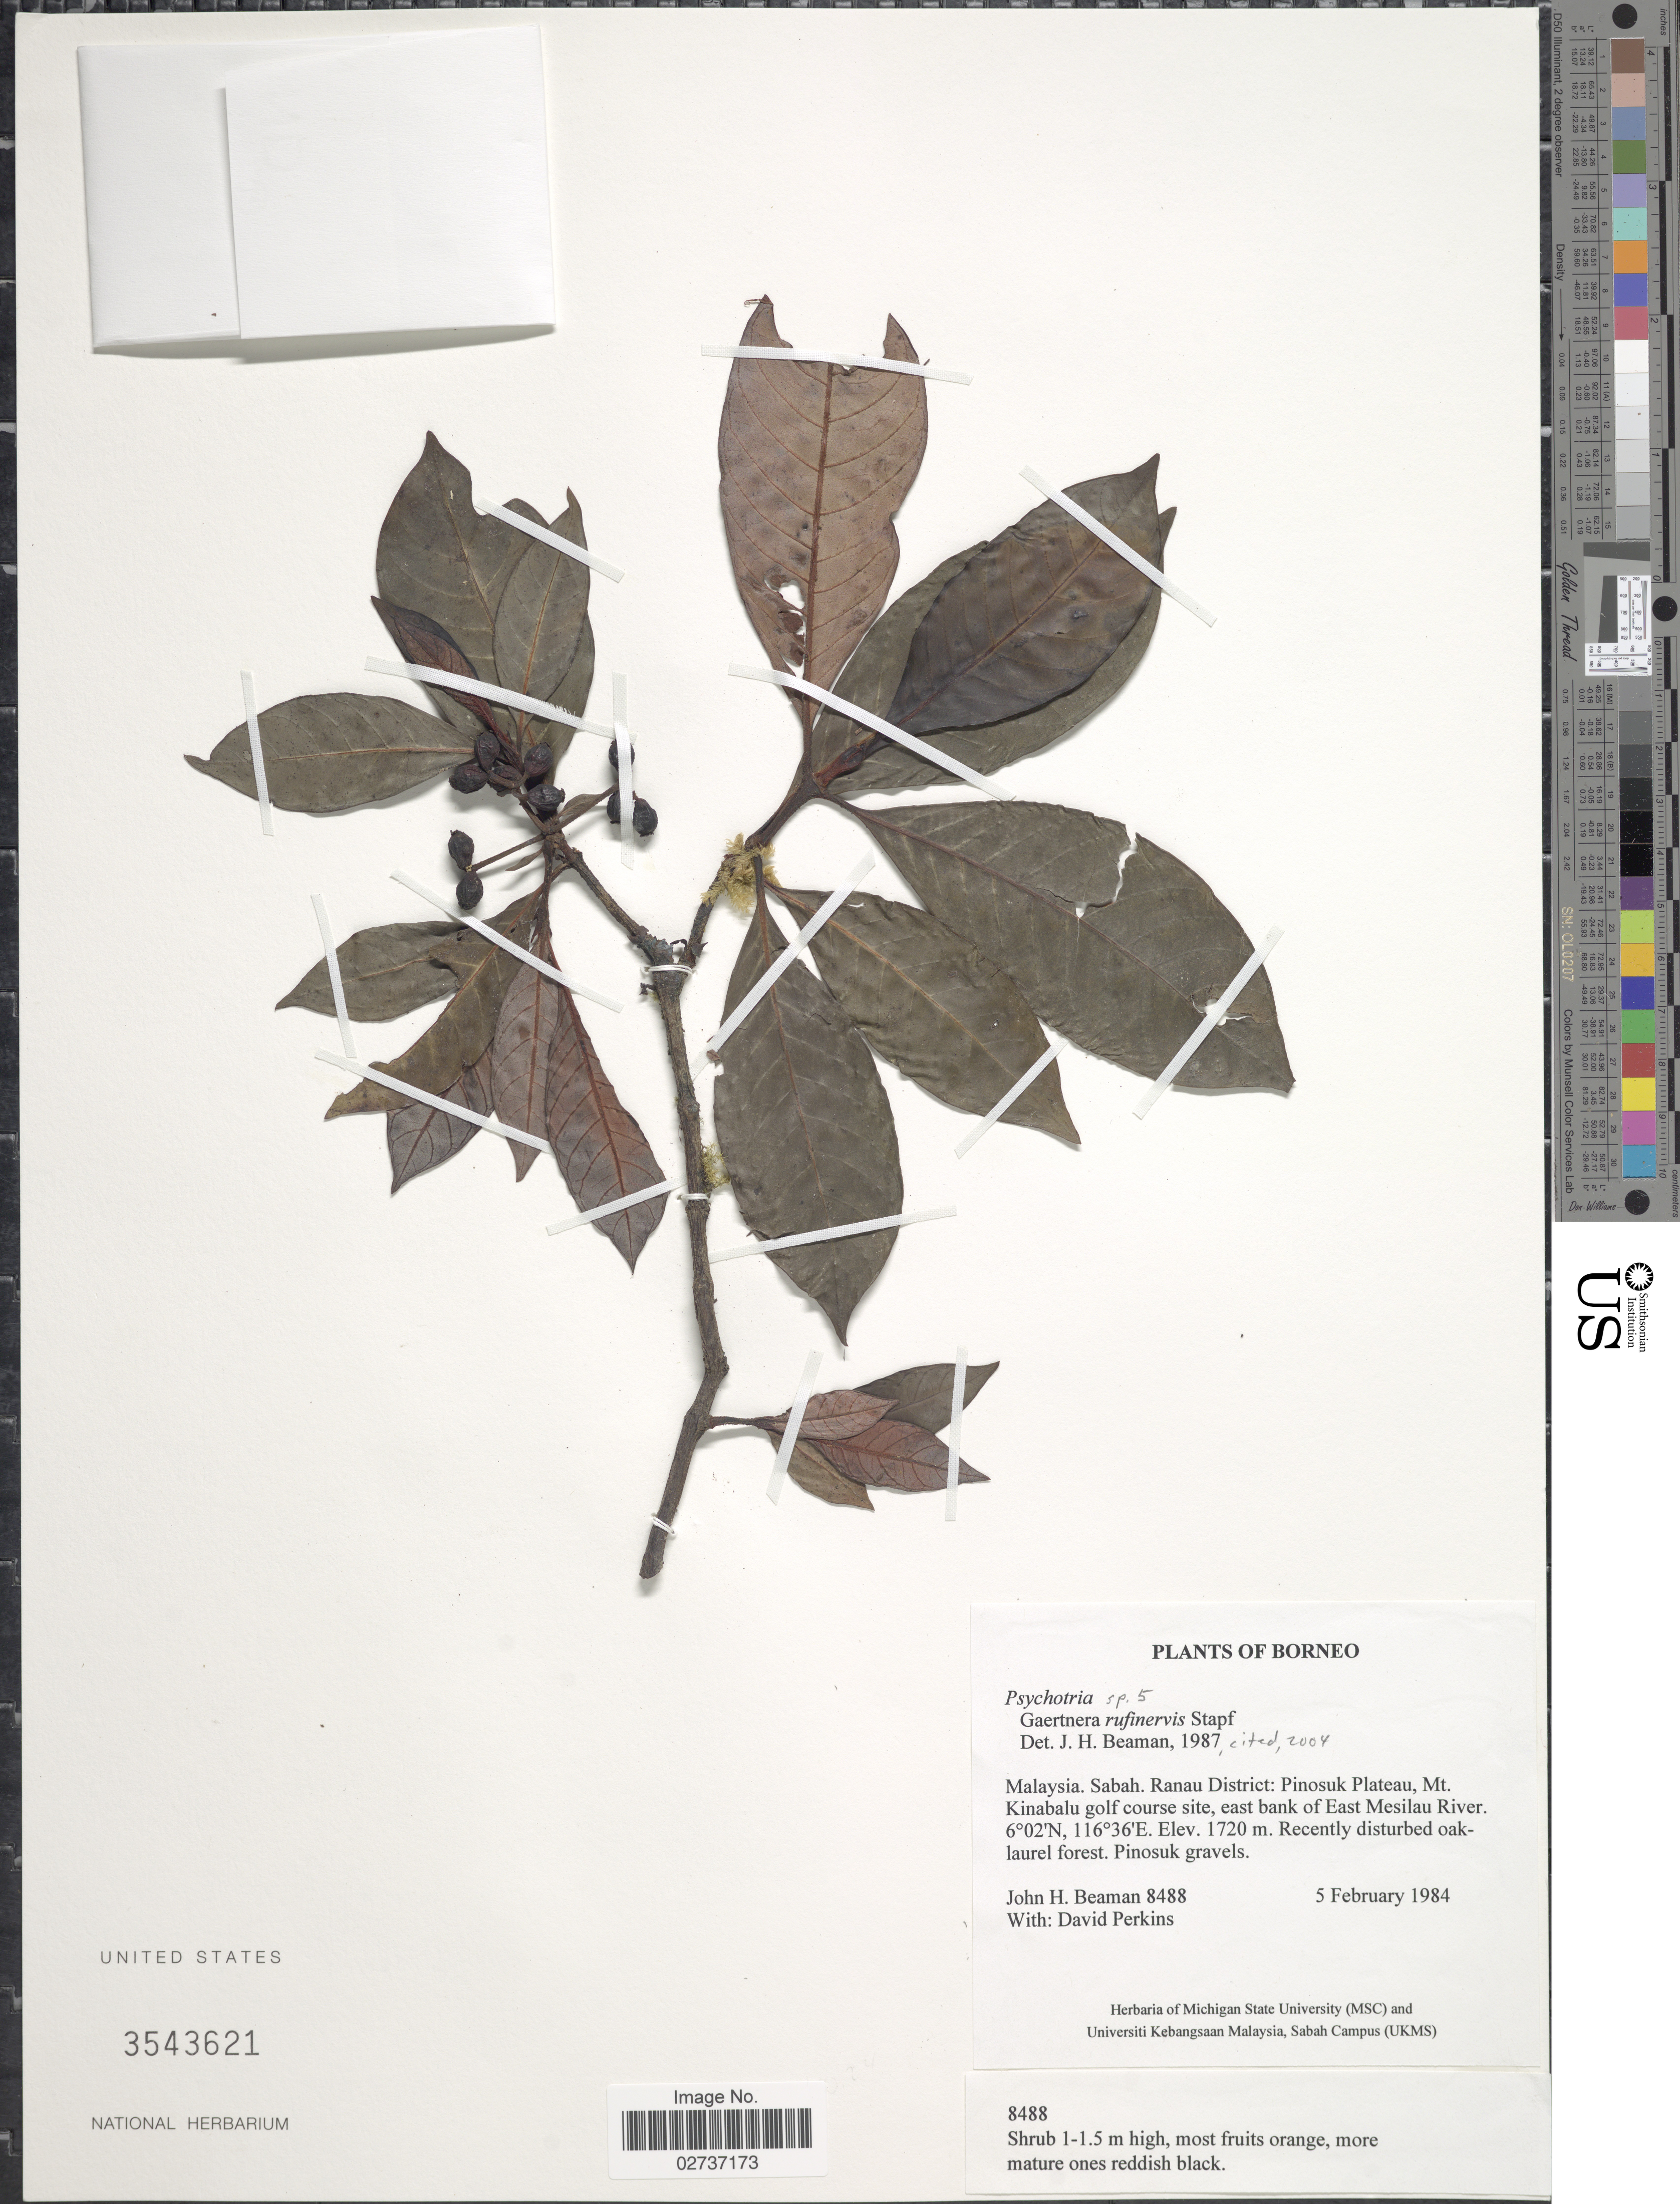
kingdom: Plantae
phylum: Tracheophyta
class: Magnoliopsida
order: Gentianales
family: Rubiaceae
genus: Psychotria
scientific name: Psychotria sp.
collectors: J. H. Beaman & D. Perkins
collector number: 8488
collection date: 1984-02-05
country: Malaysia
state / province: Sabah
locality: Borneo: Ranau District: Pinosuk Plateau,Mt. Kinabalu golf course site, east bank of East Mesilau River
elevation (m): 1720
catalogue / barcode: US 3543621